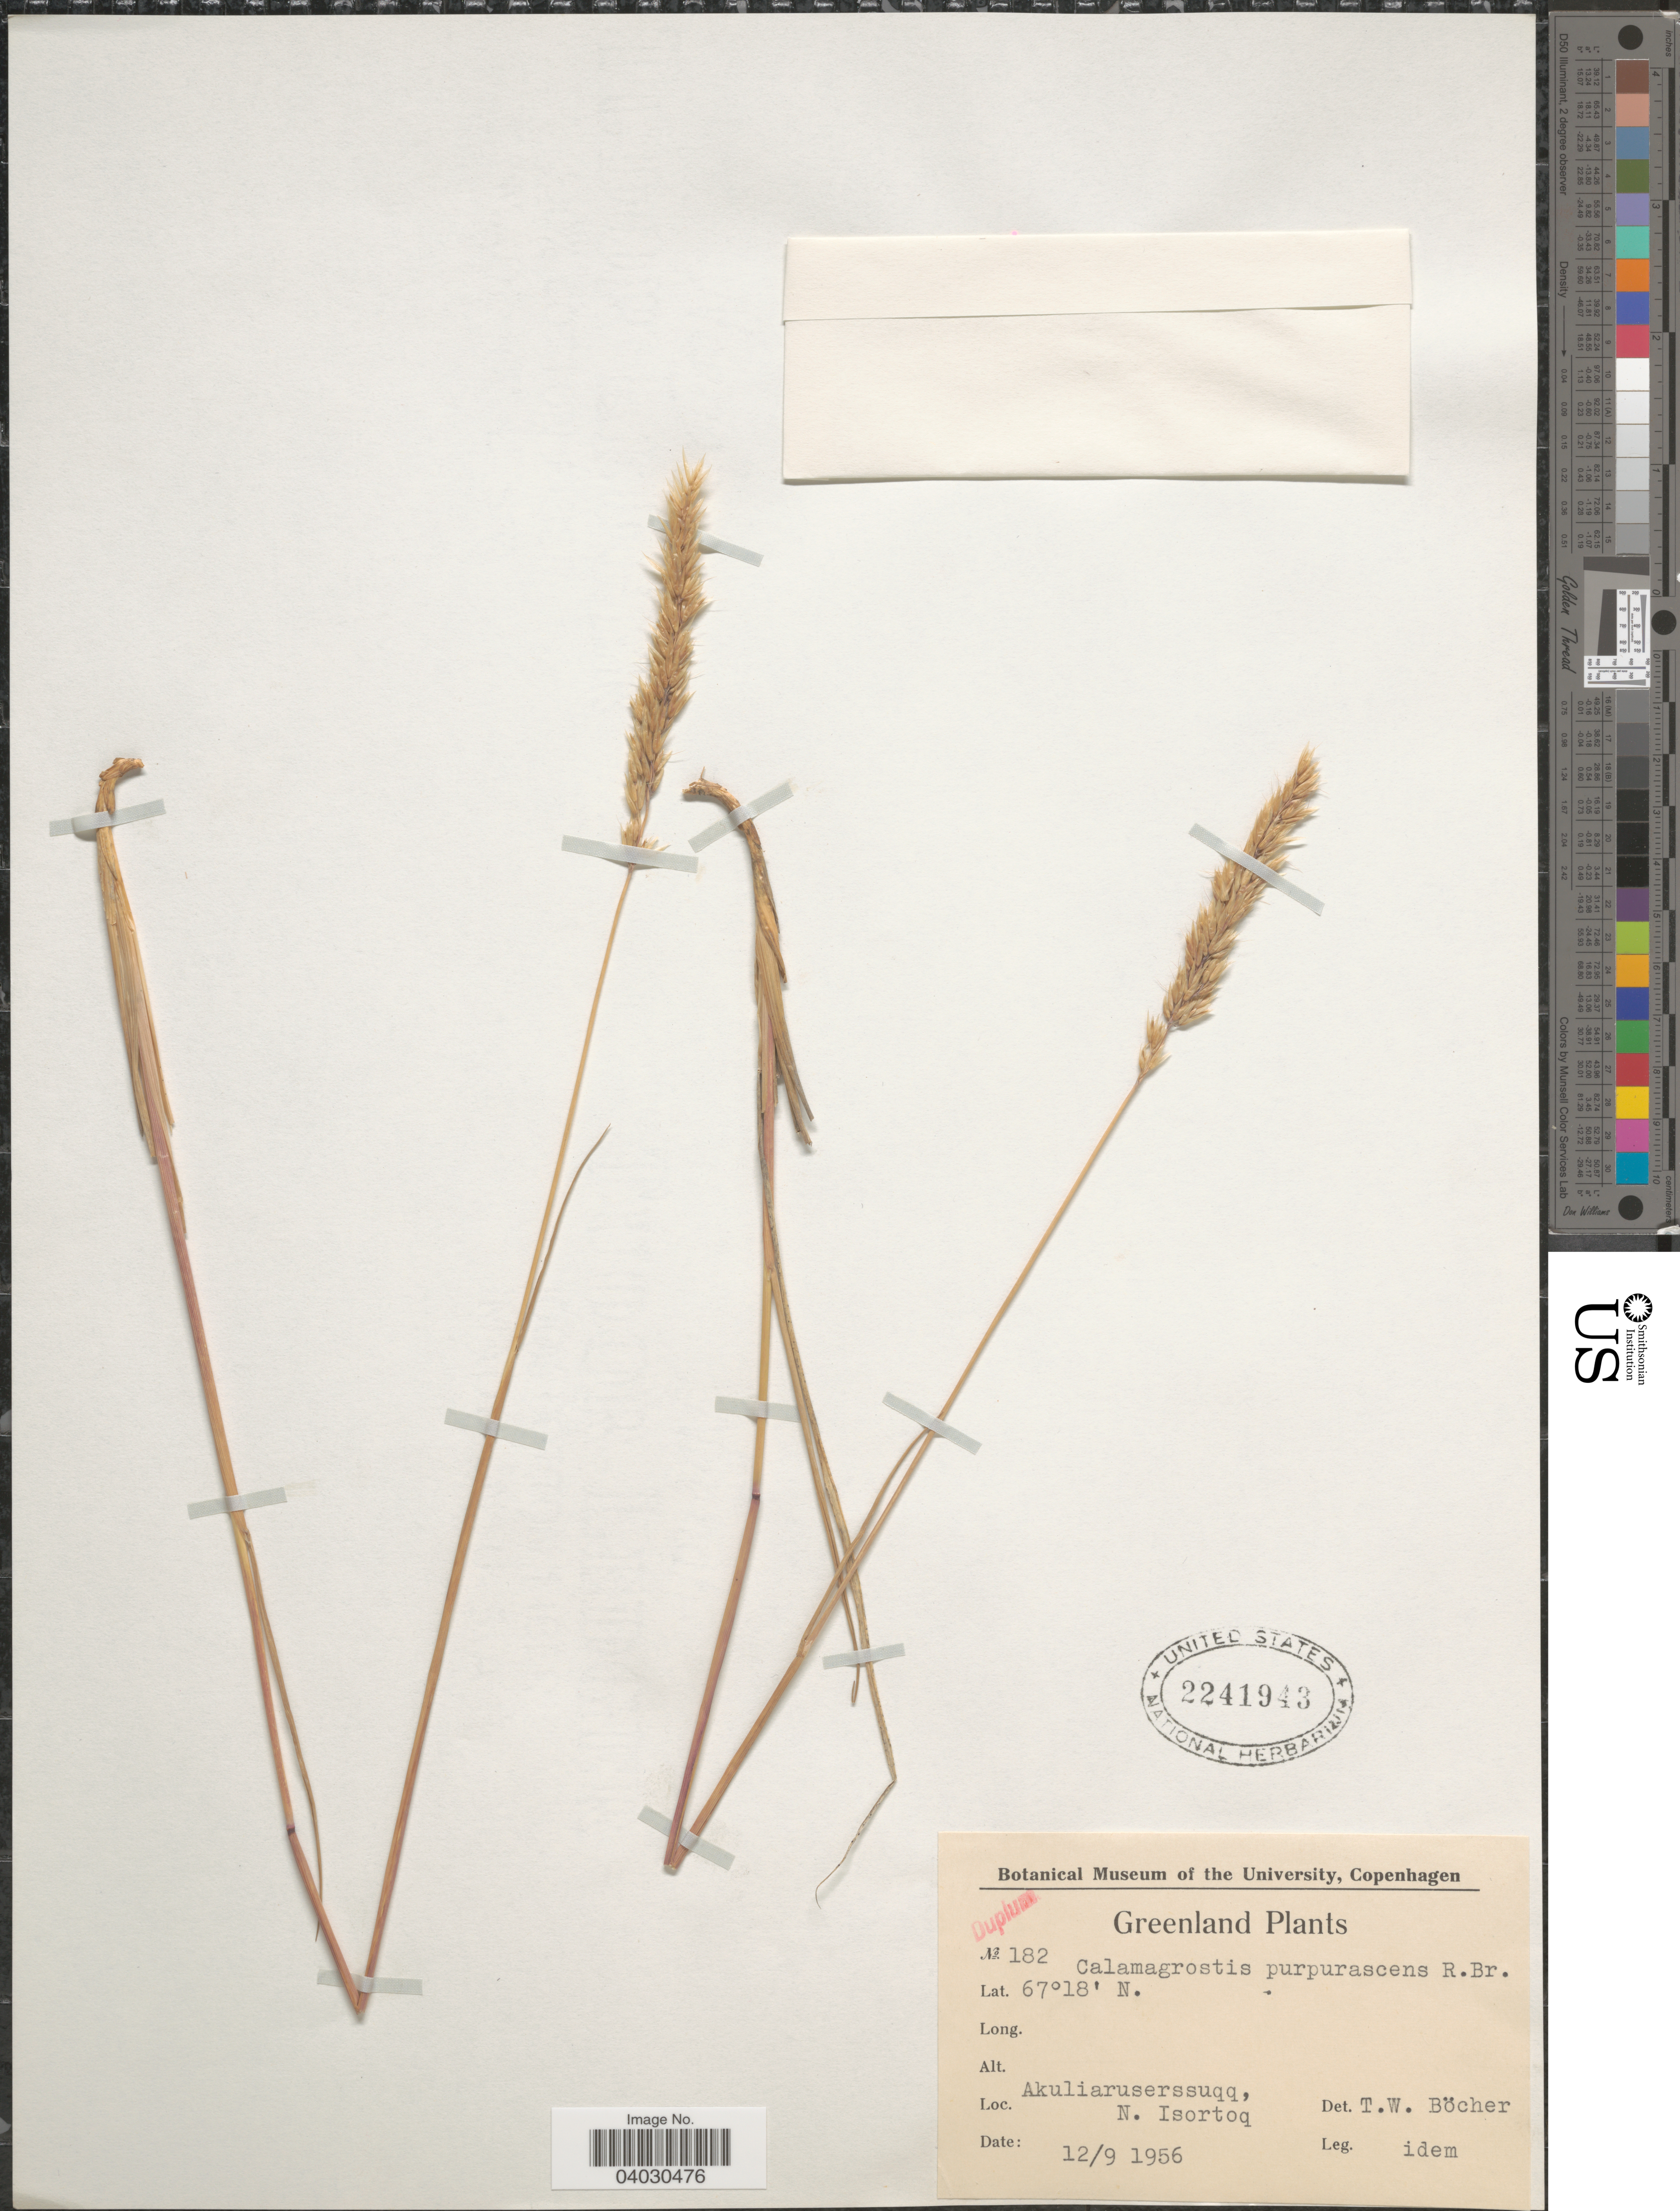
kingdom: Plantae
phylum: Tracheophyta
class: Liliopsida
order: Poales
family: Poaceae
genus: Calamagrostis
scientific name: Calamagrostis purpurascens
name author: R. Br.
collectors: T. Böcher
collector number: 182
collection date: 1956-09-12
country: Greenland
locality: Akuliaruserssuaq, N. Isortoq.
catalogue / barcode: US 2241943